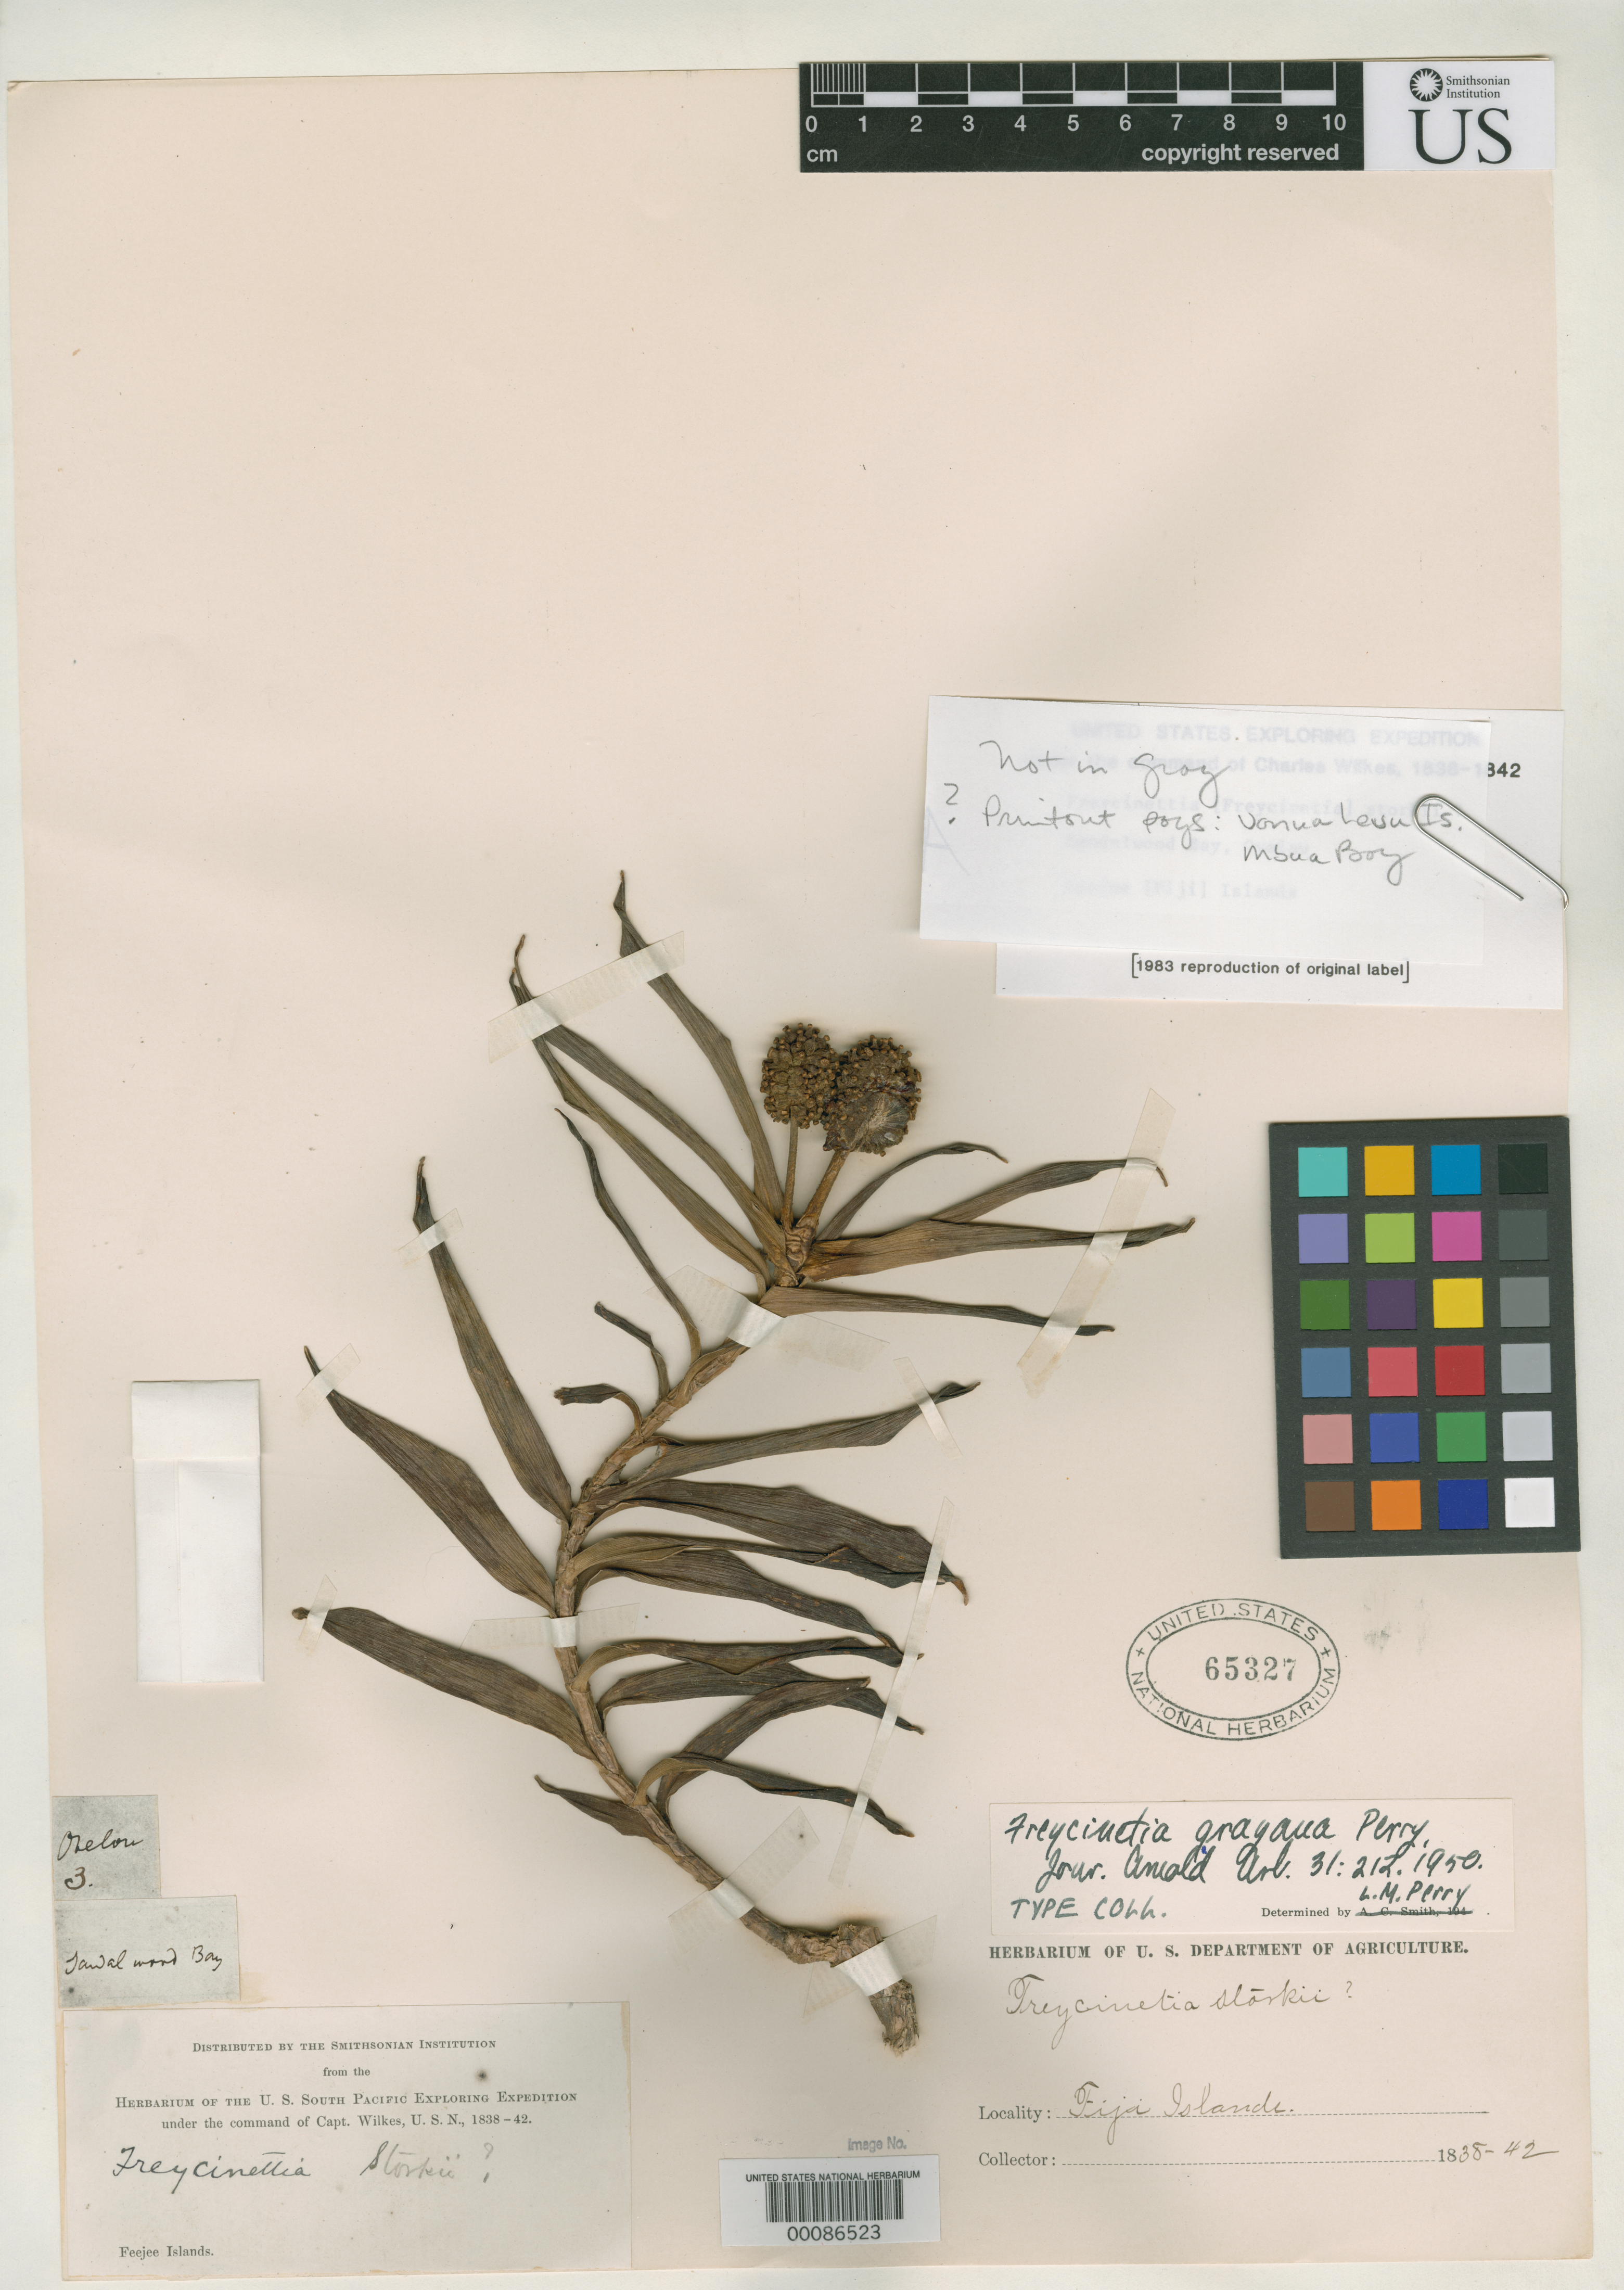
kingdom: Plantae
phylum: Tracheophyta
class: Liliopsida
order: Pandanales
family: Pandanaceae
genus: Freycinetia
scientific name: Freycinetia grayana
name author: L.M. Perry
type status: Isotype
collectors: Wilkes Explor. Exped.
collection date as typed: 1840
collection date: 1840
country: Fiji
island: Vanua Levu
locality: Mbua Bay. [Vanua Levu Group]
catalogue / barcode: US 65327